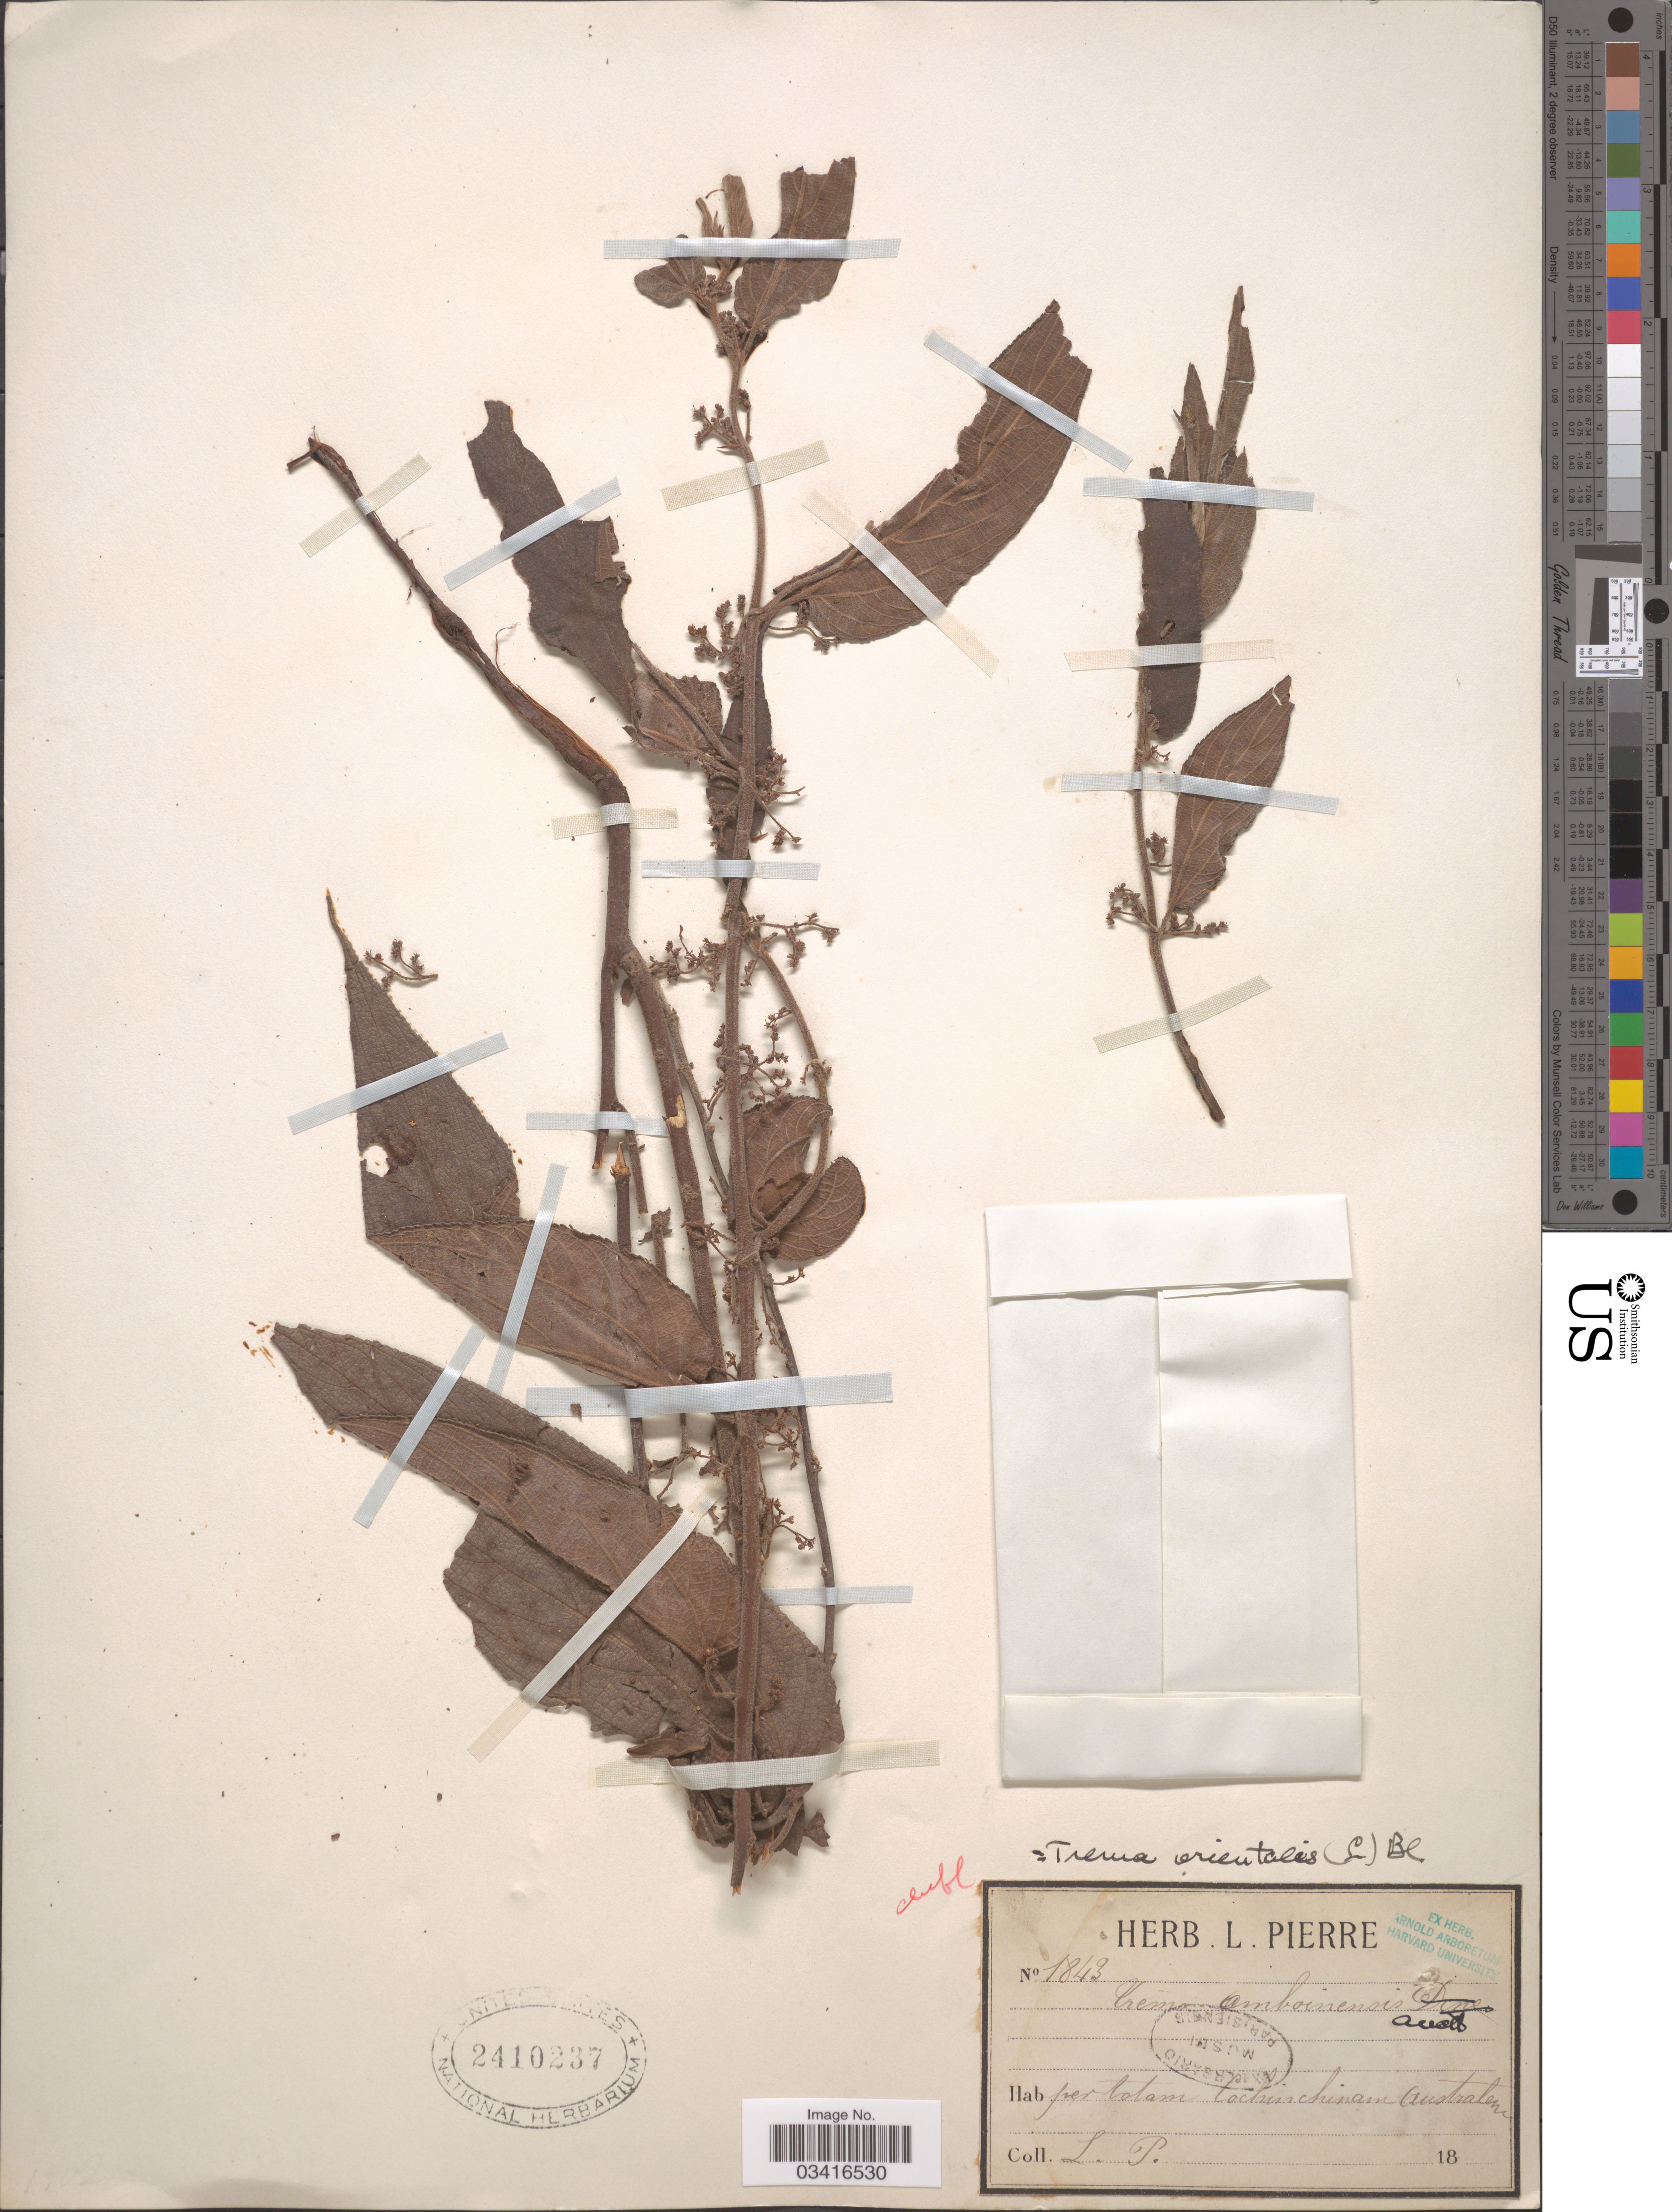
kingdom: Plantae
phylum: Tracheophyta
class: Magnoliopsida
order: Rosales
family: Cannabaceae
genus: Trema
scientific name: Trema orientale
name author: (L.) Blume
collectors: L. Pierre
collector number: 1843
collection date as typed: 18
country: Vietnam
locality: Per totam Cochinchinam australem [throughout southern Cochinchina]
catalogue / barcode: US 2410237